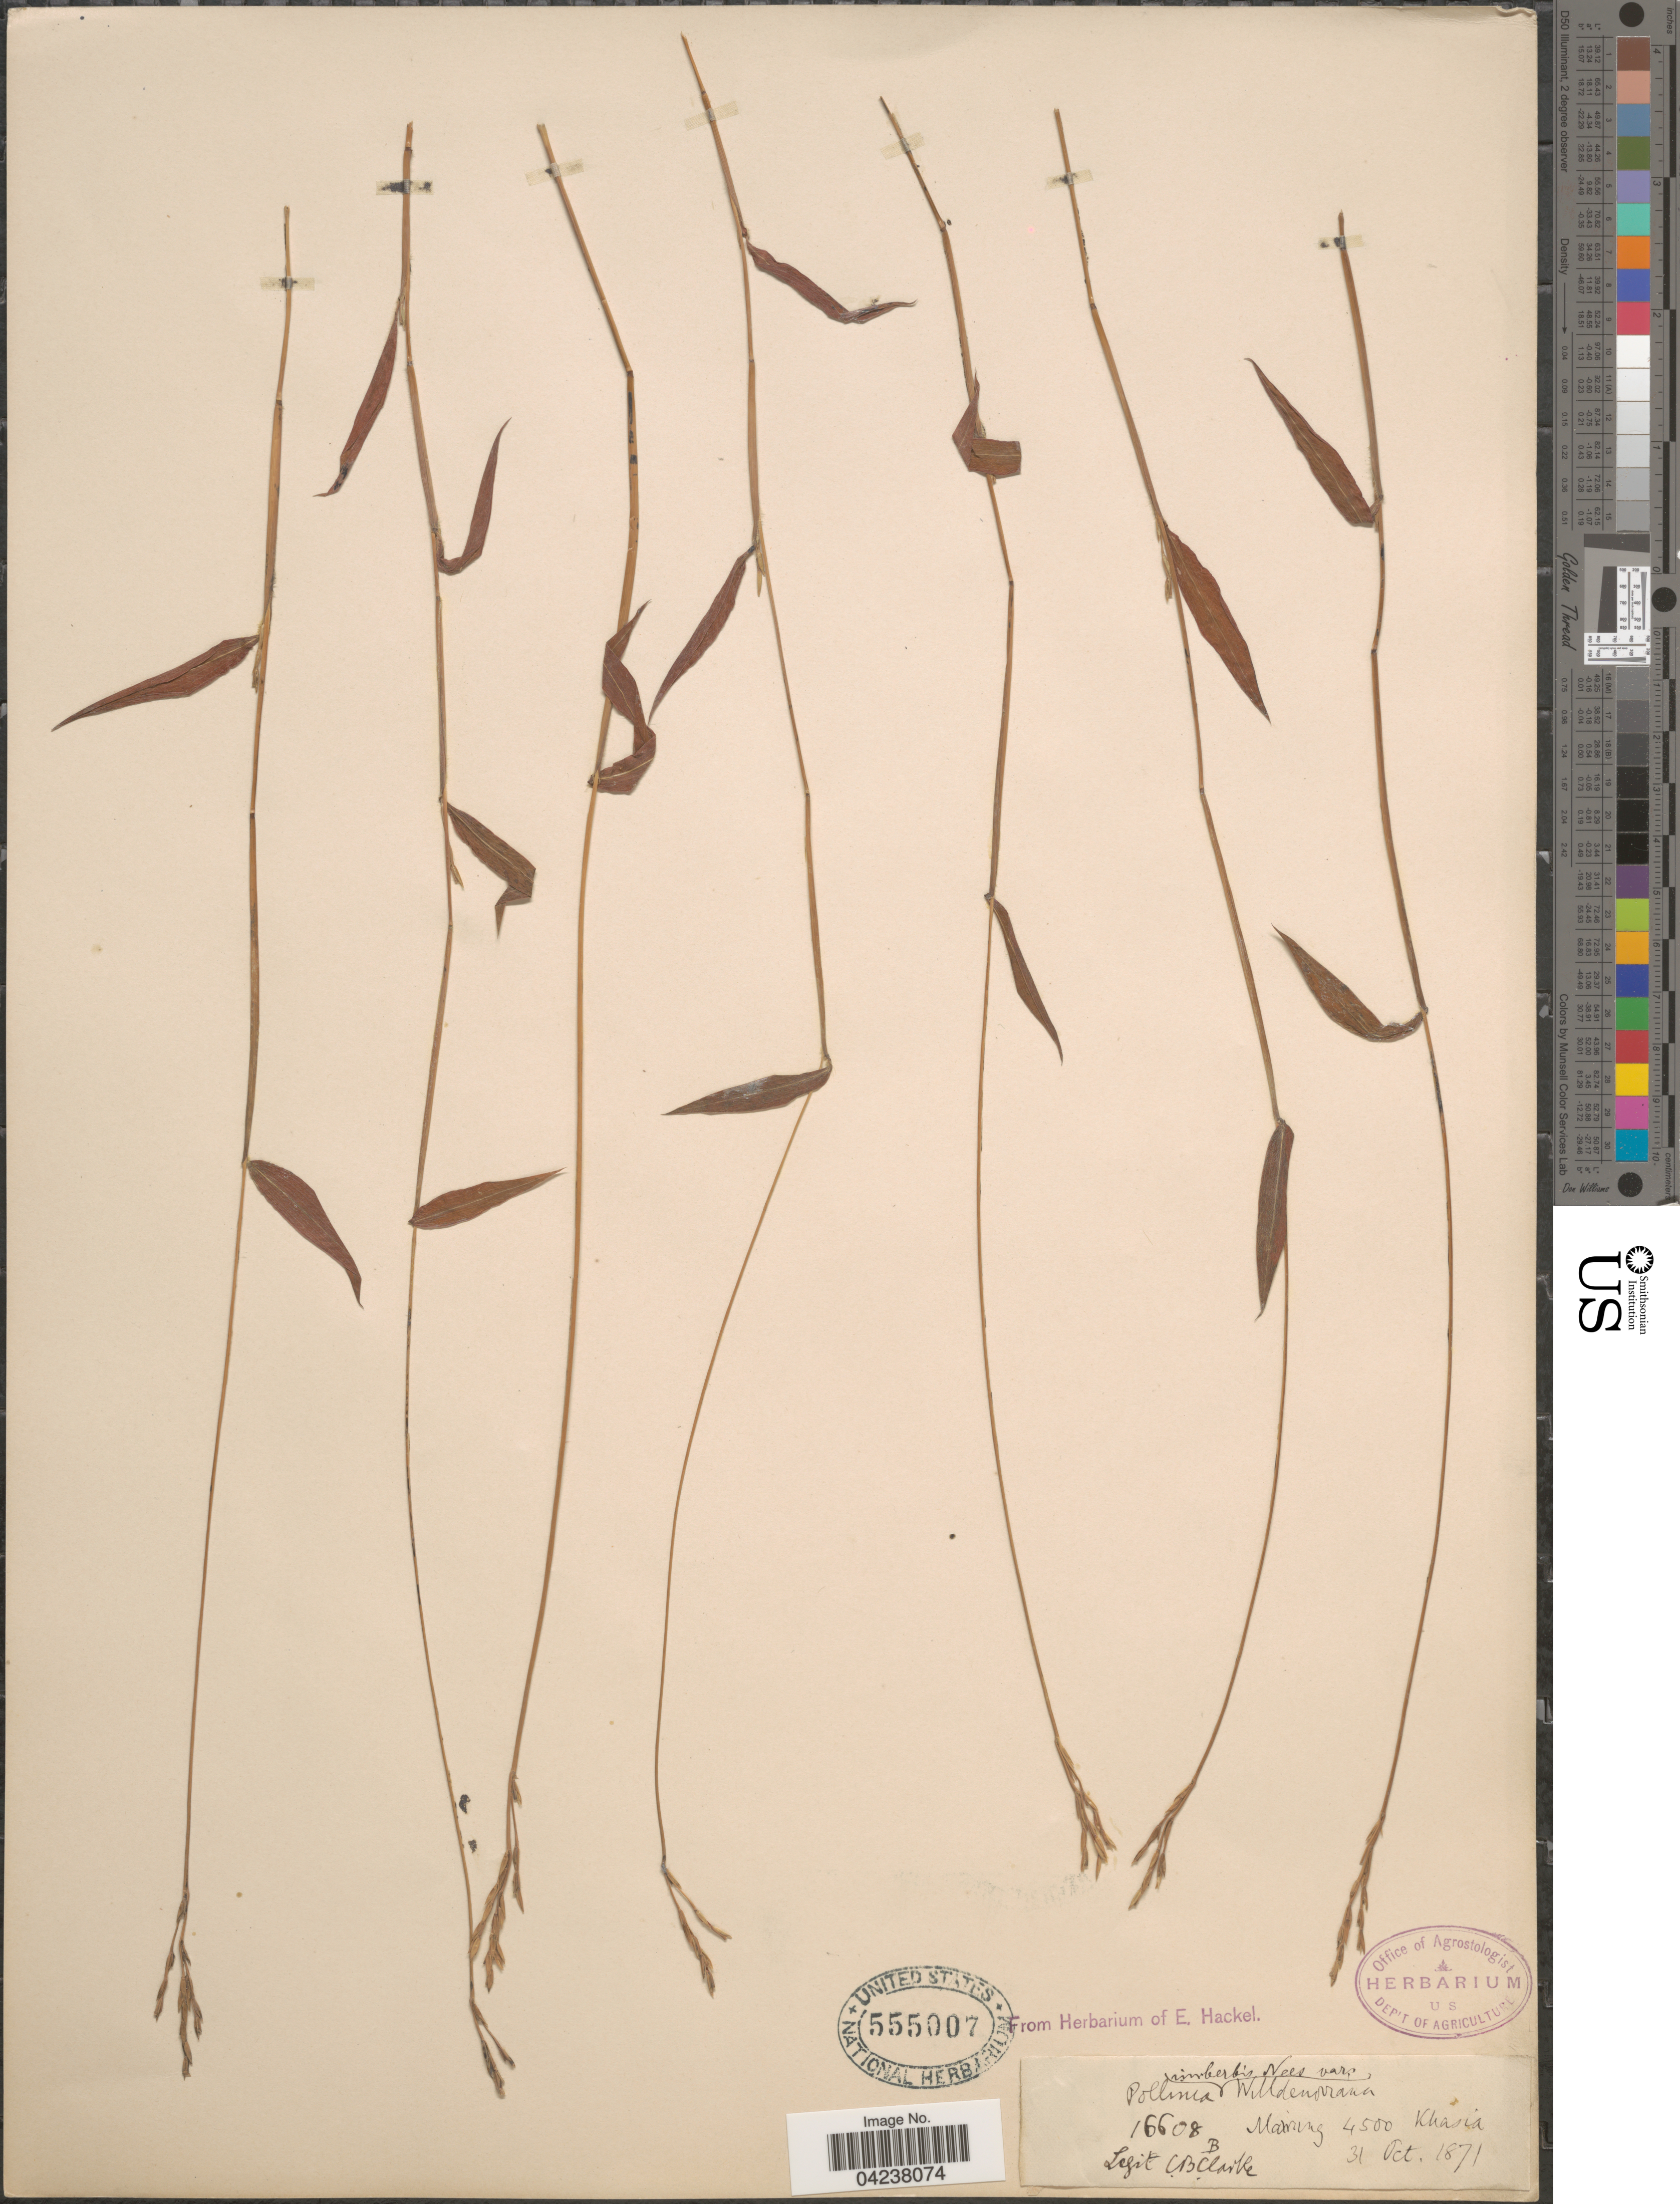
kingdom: Plantae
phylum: Tracheophyta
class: Liliopsida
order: Poales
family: Poaceae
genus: Microstegium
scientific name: Microstegium vimineum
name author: (Trin.) A. Camus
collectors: C. B. Clarke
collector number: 16608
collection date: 1871-10-31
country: India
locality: Mawrung. Khasia.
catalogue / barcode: US 555007